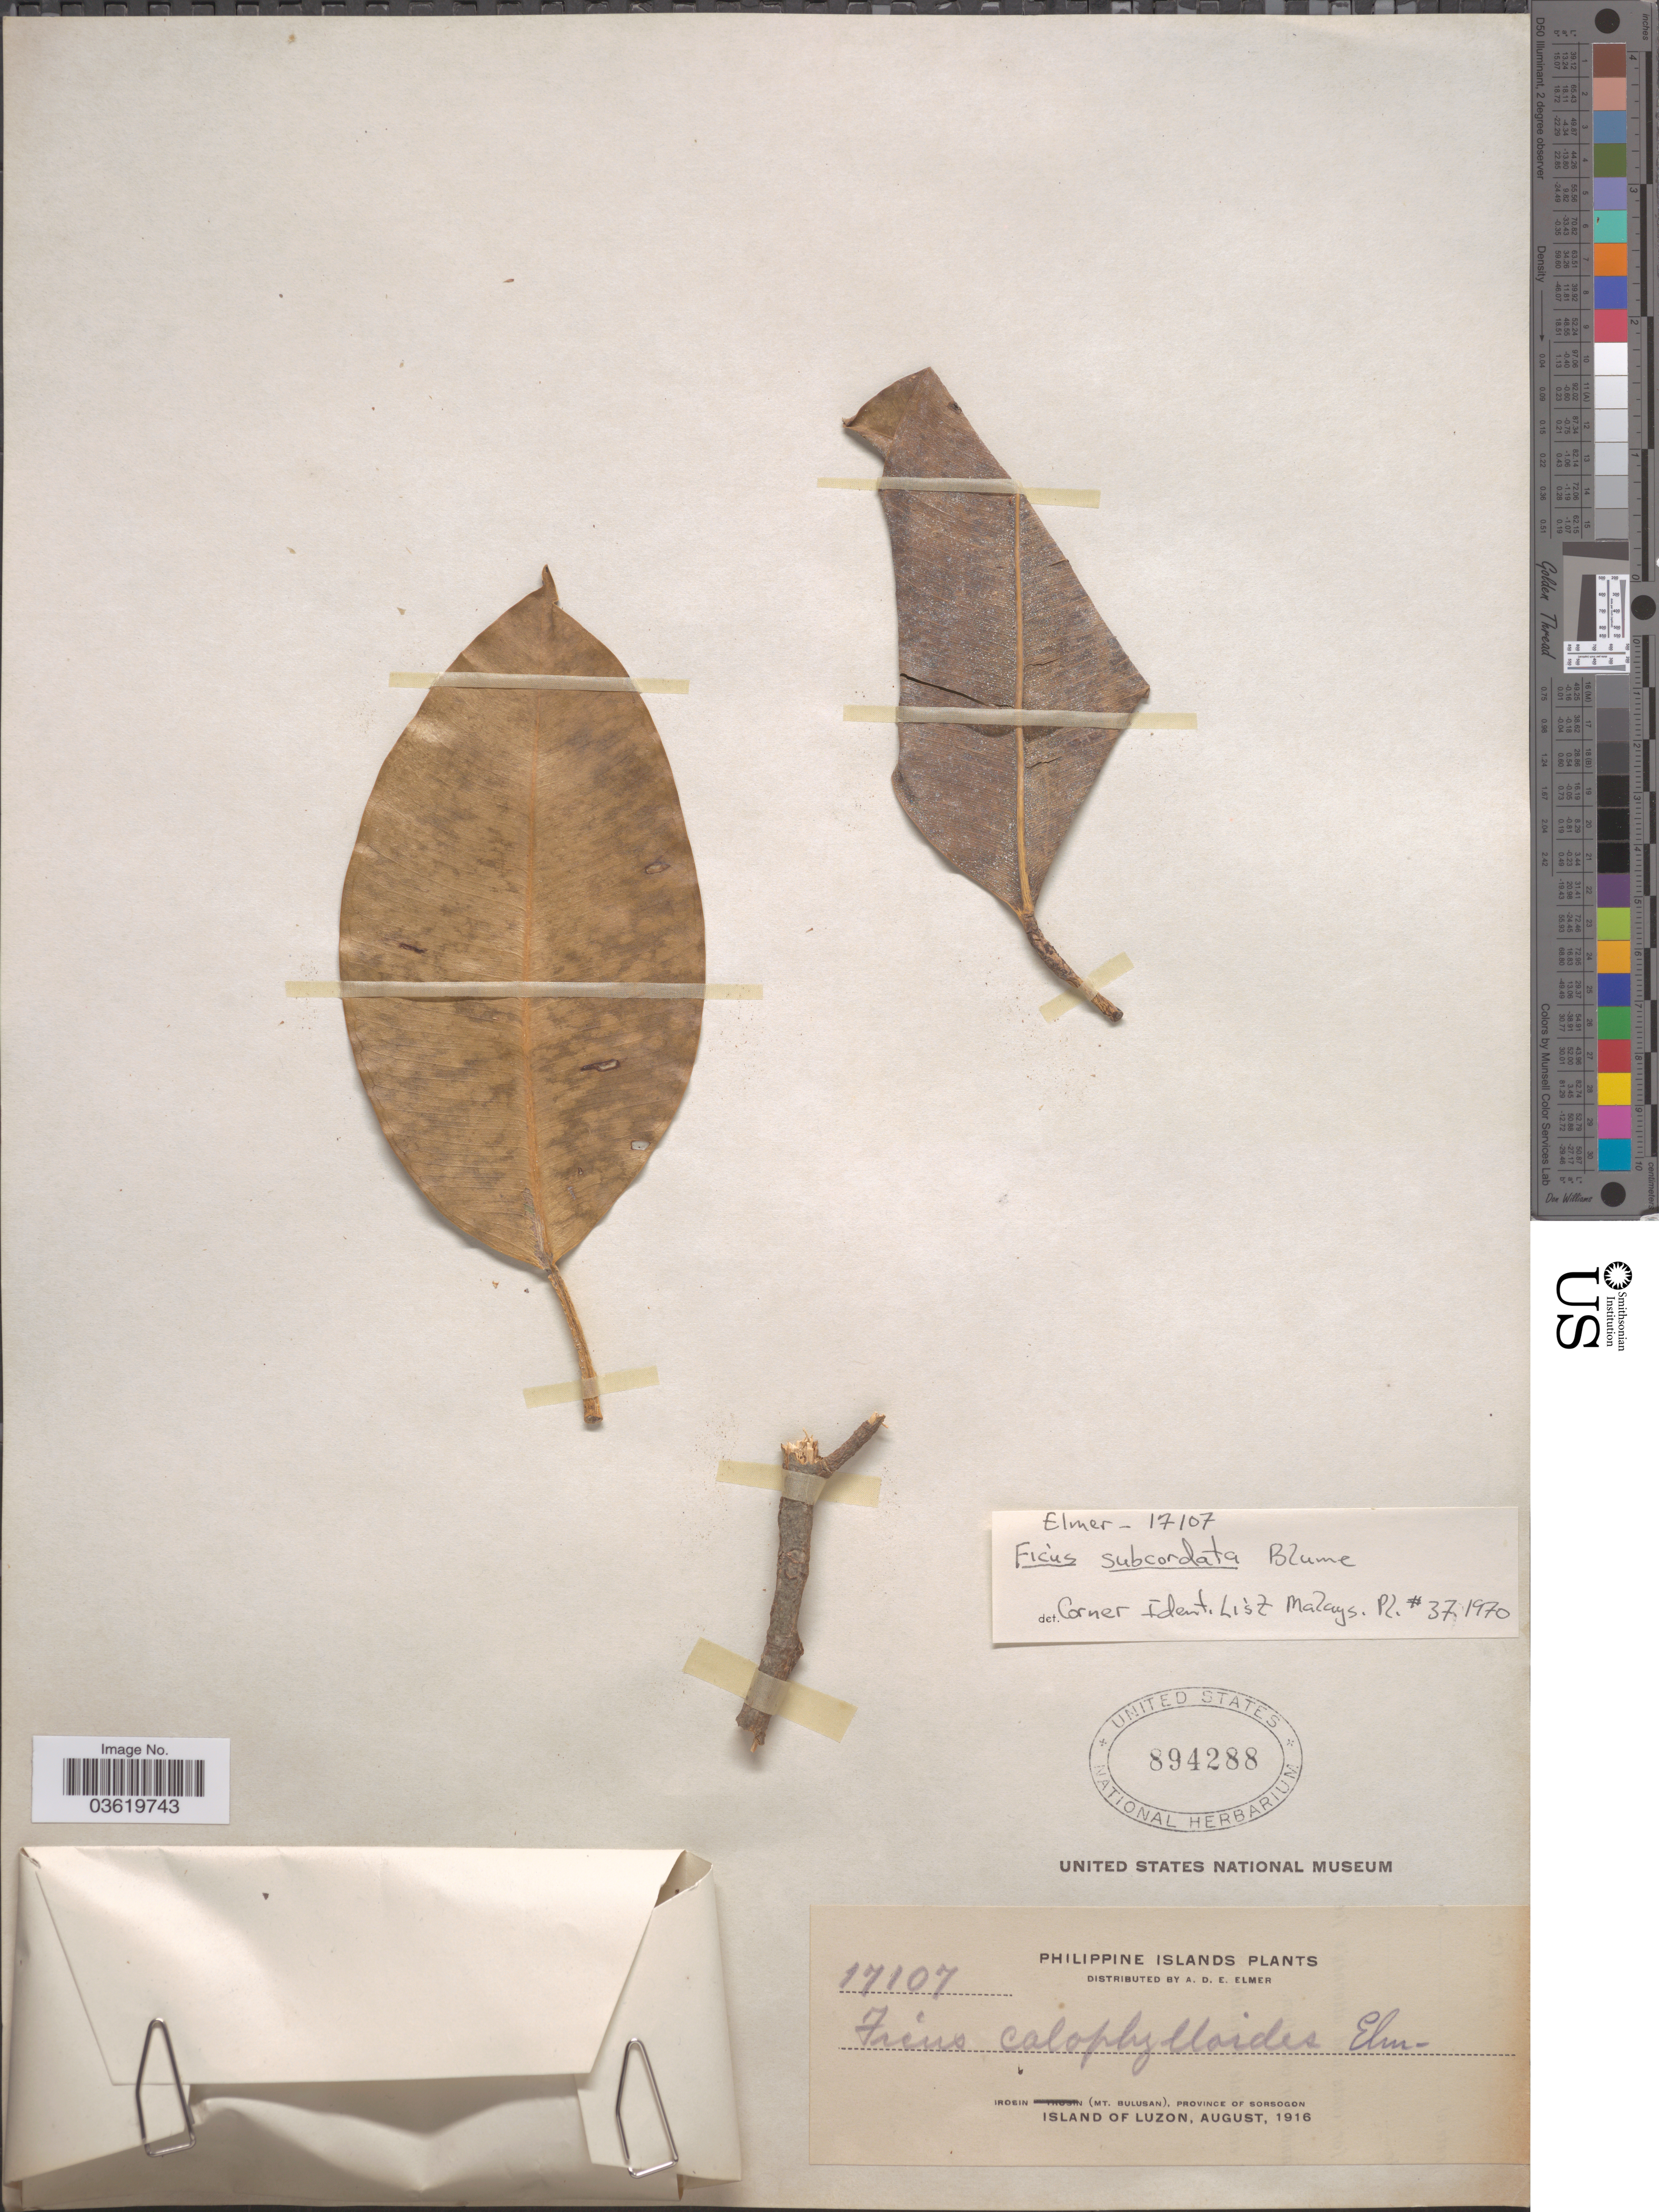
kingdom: Plantae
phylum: Tracheophyta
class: Magnoliopsida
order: Rosales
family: Moraceae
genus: Ficus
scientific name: Ficus subcordata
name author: Blume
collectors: A. D. E. Elmer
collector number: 17107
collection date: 1916-08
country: Philippines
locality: Philippine Islands. Irosin (Mt. Bulusan), Province of Sorsogon. Island of Luzon.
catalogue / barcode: US 894288